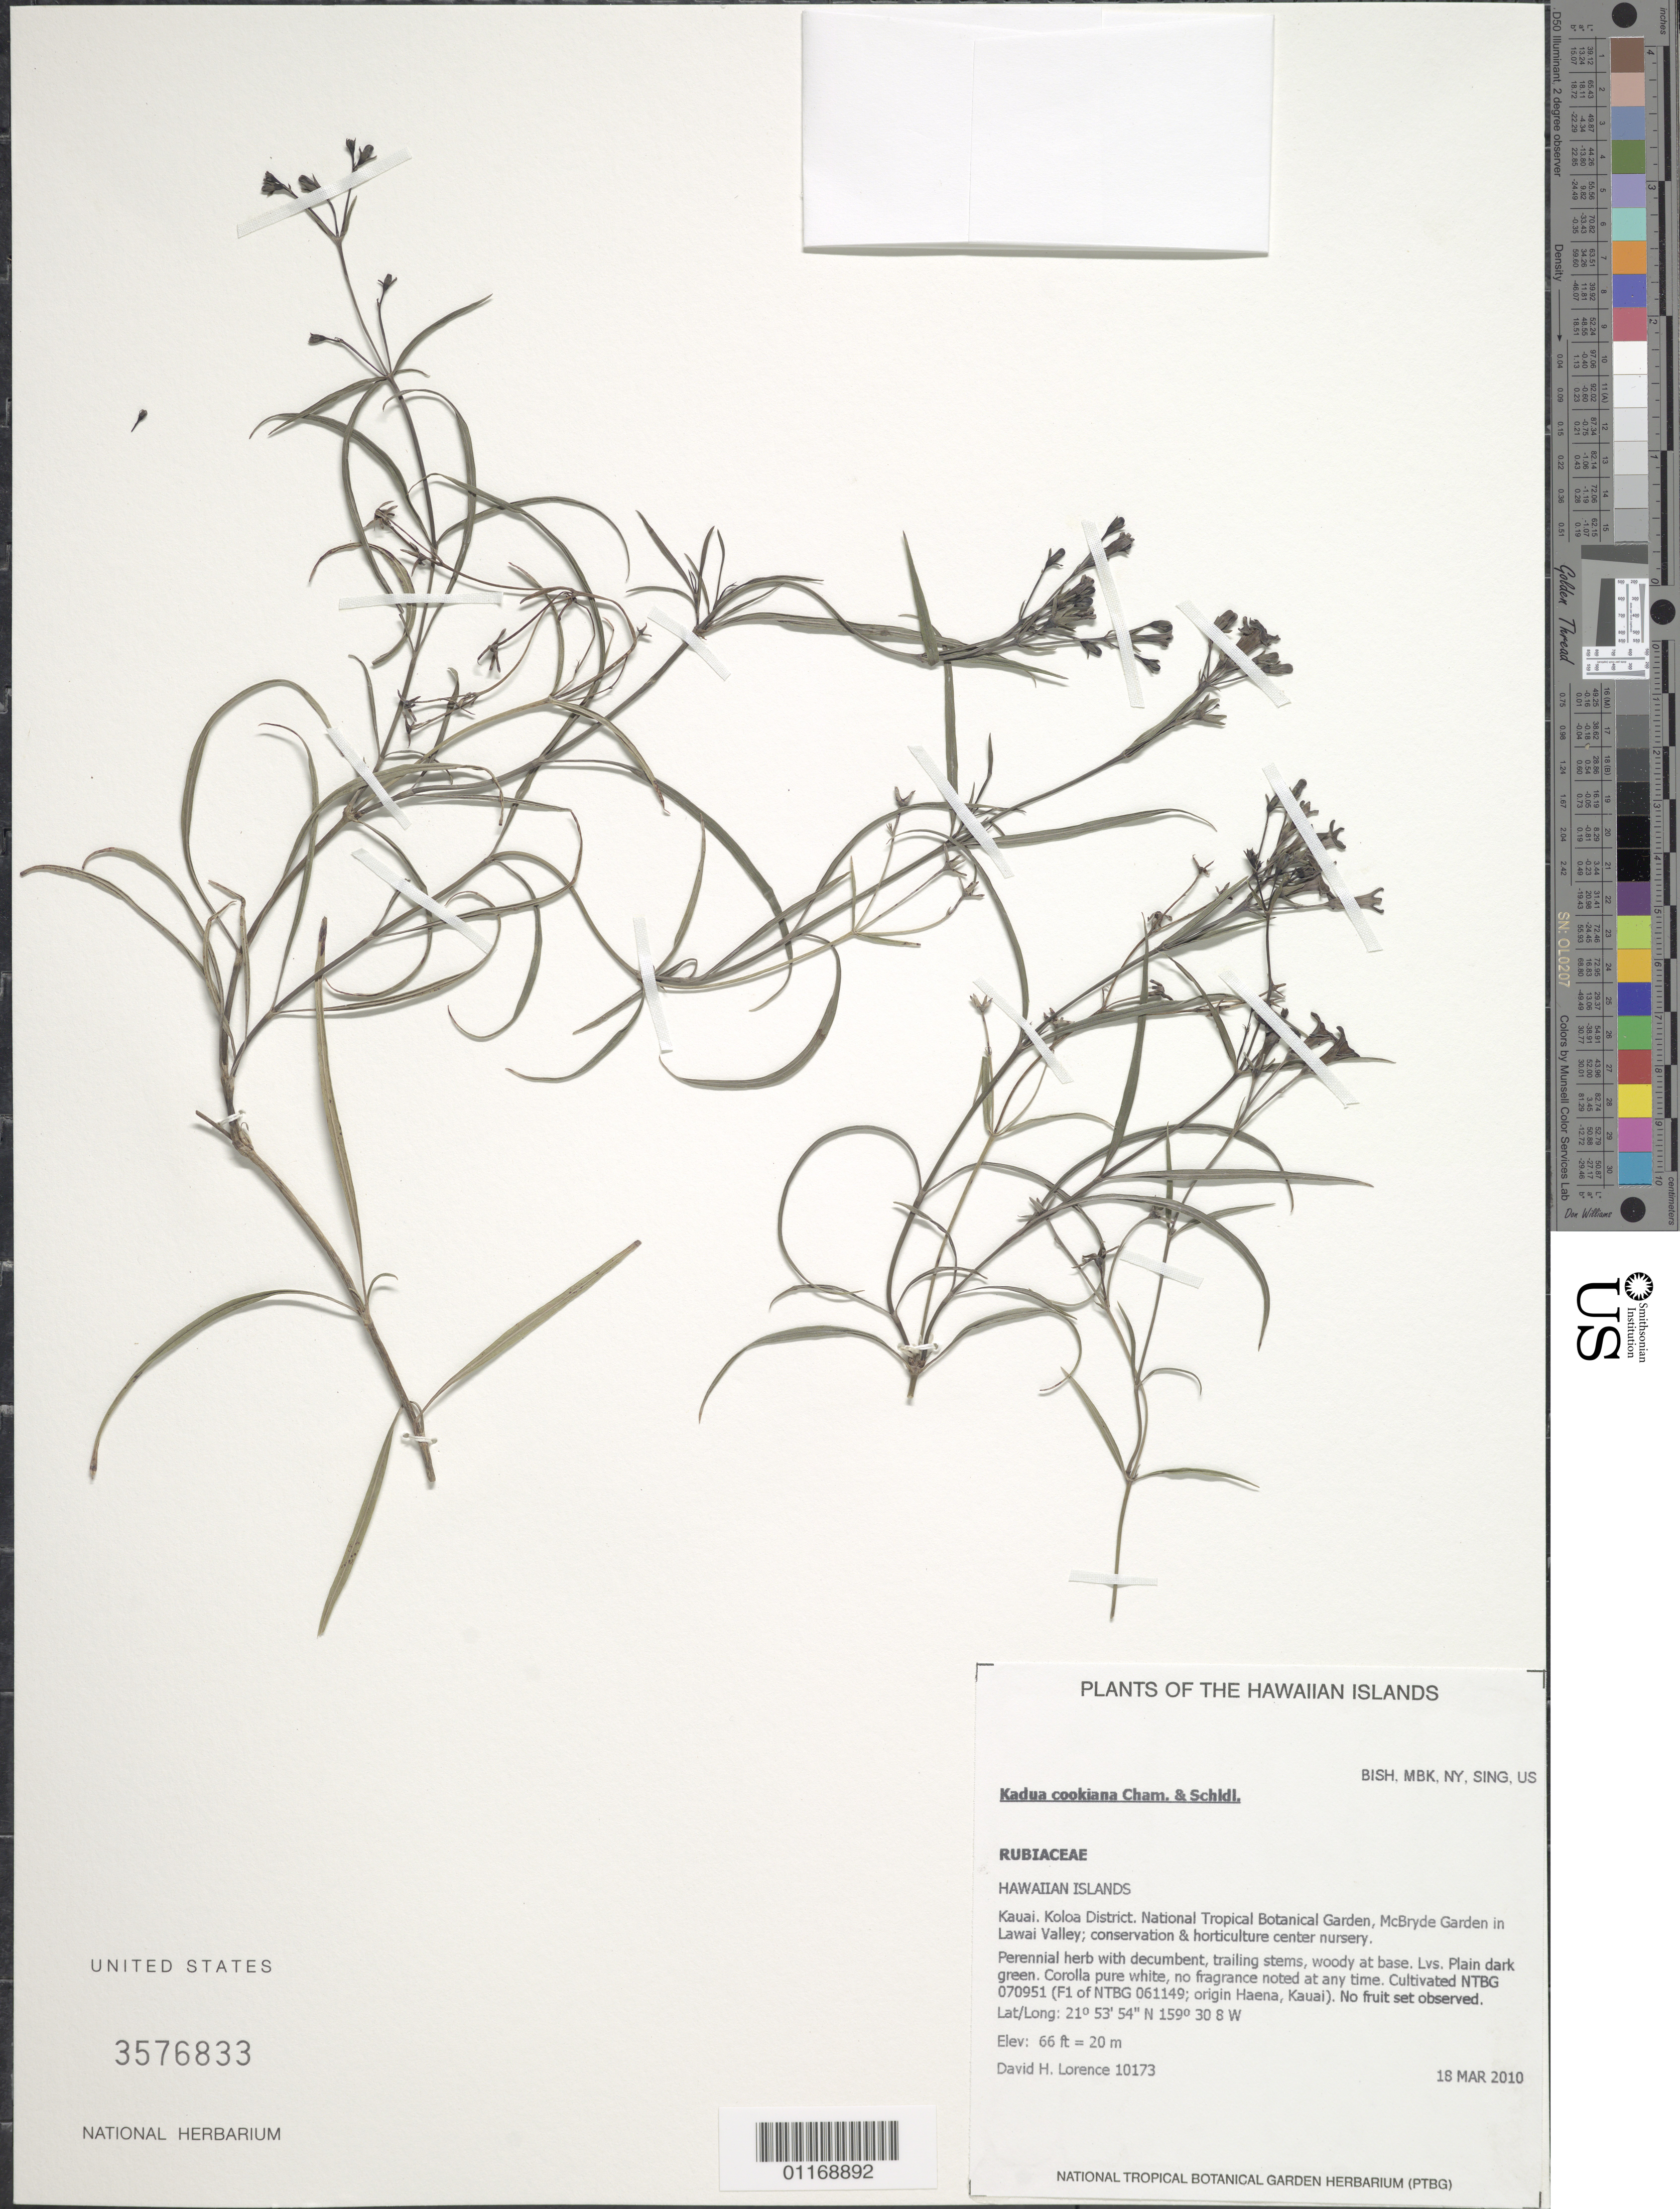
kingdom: Plantae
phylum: Tracheophyta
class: Magnoliopsida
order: Gentianales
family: Rubiaceae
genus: Kadua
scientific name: Kadua cookiana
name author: Cham. & Schltdl.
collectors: D. Lorence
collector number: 10173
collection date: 2010-03-18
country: United States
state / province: Hawaii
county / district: Kauai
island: Kaua'i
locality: National Tropical Botanical Garden, McBryde Garden in Lawai Valley; conservation and horticulture center nursery.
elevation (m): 20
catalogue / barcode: US 3576833